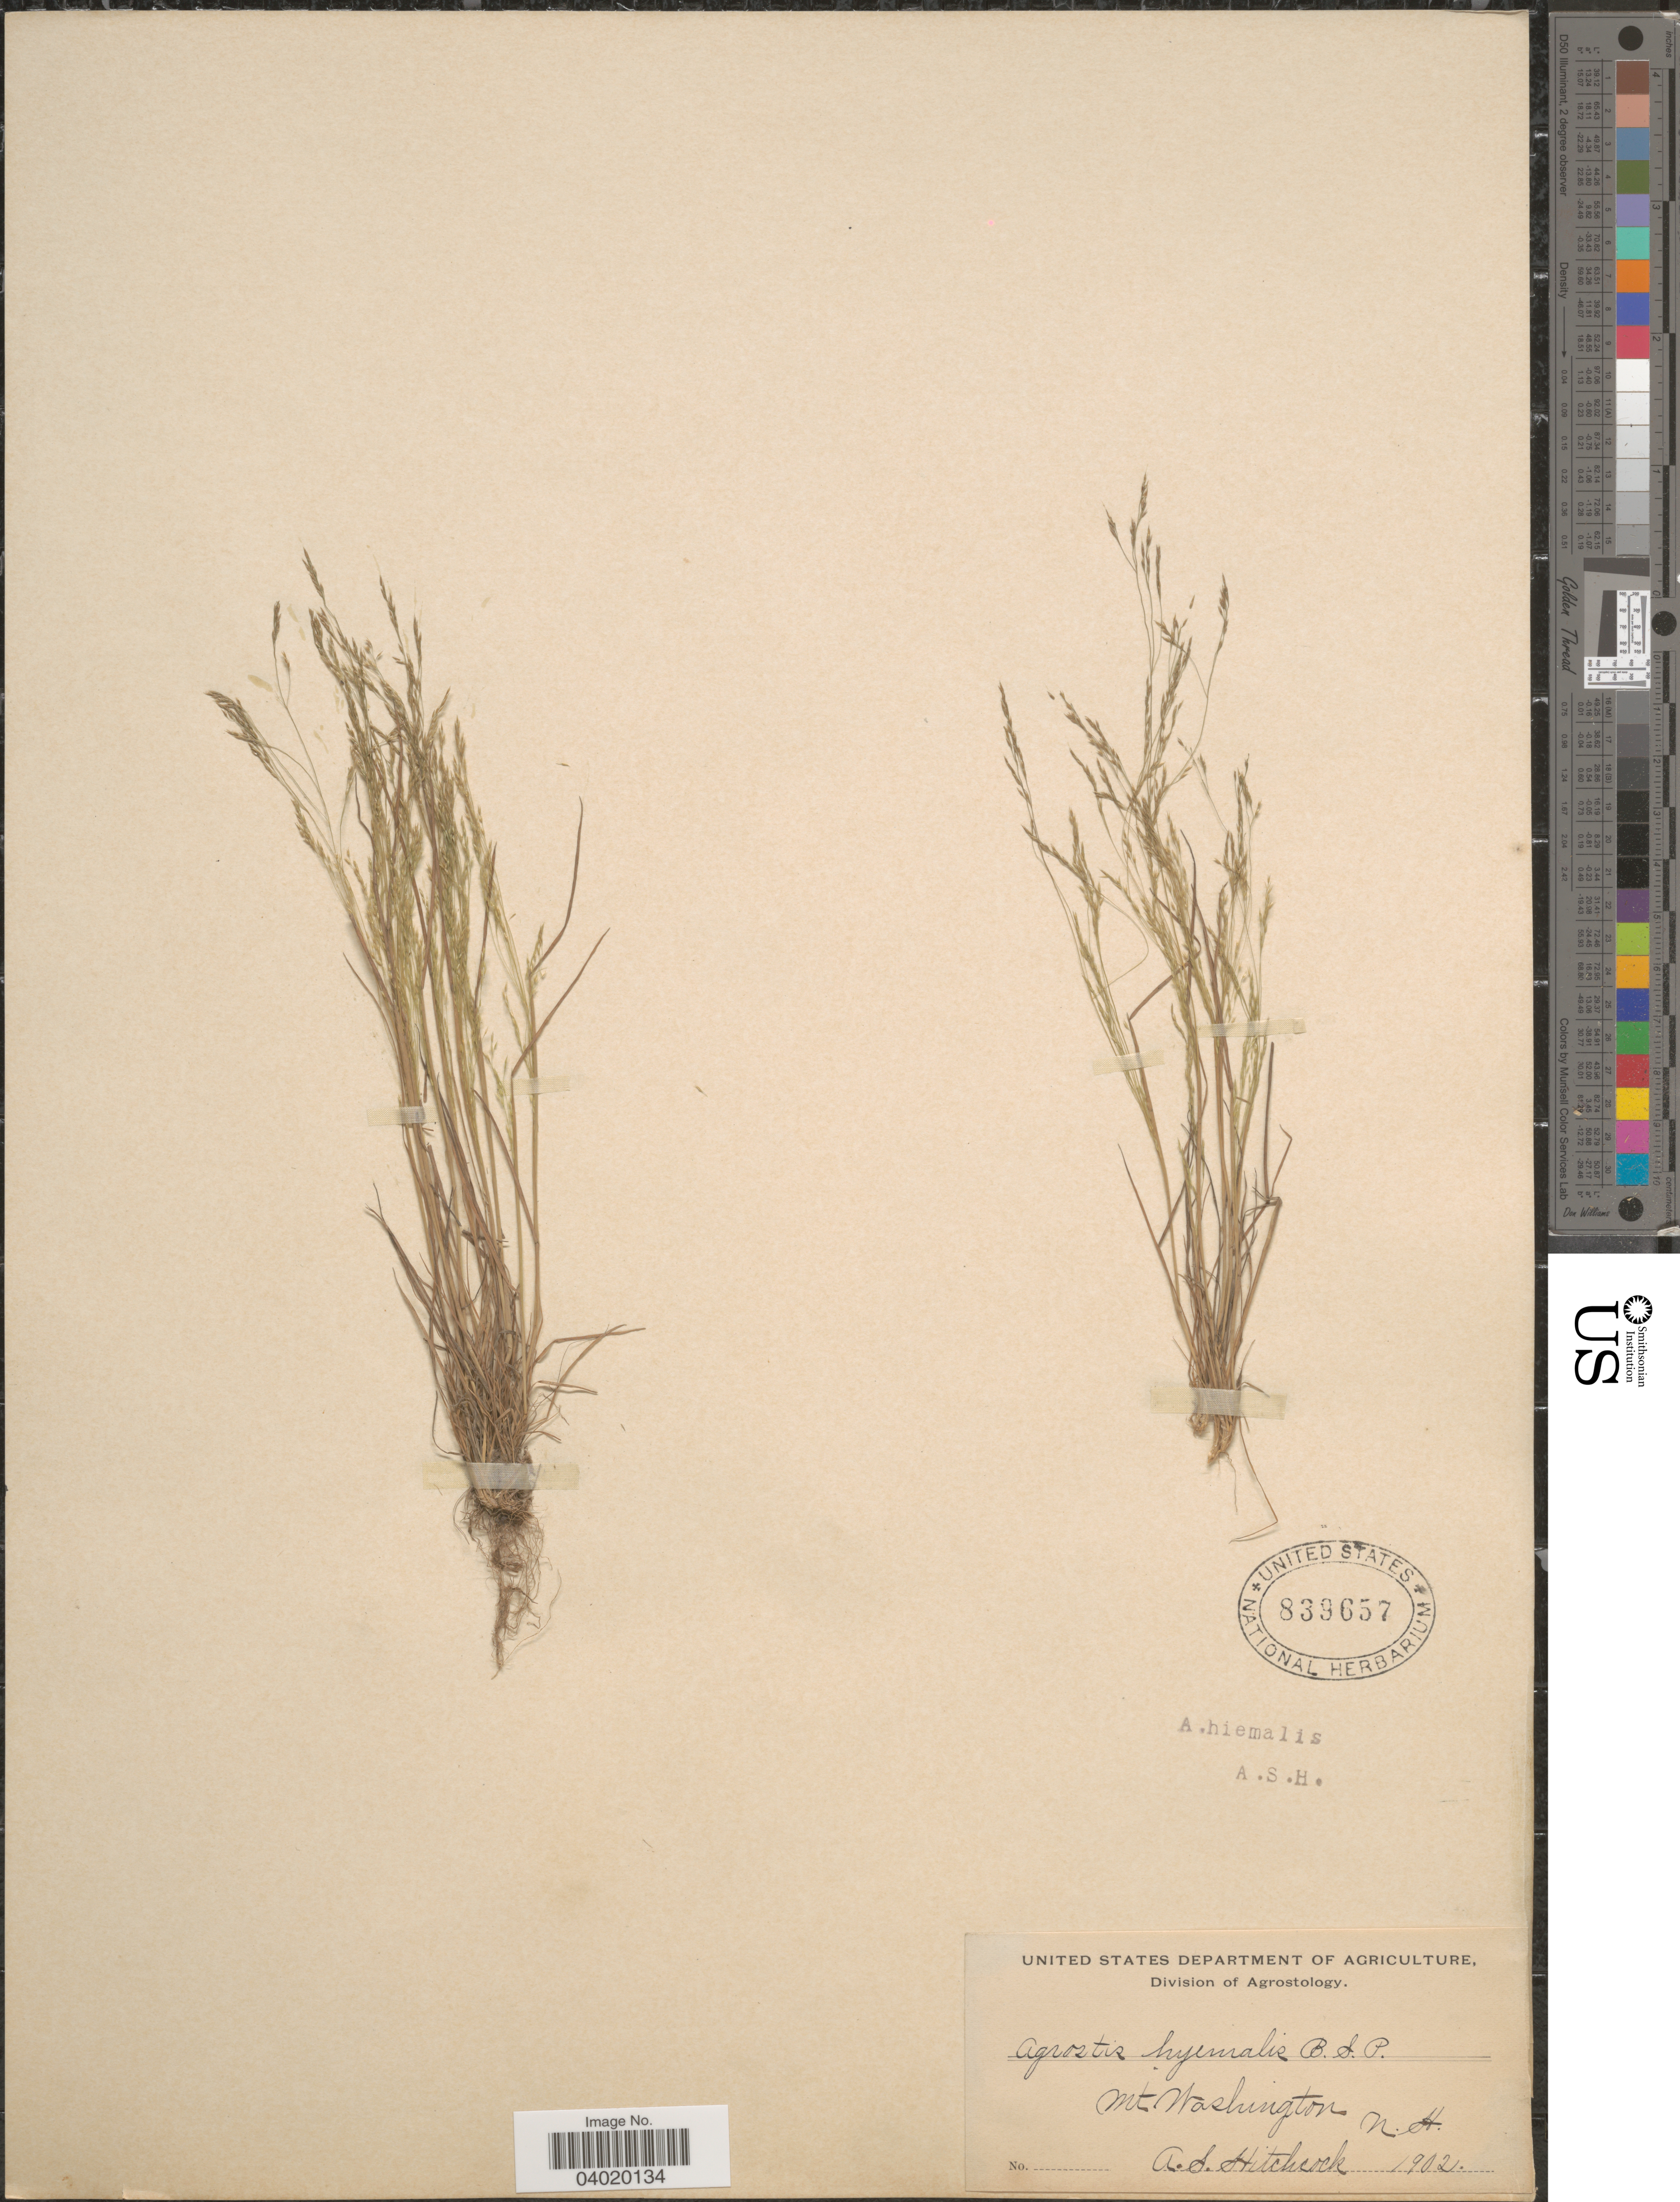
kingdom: Plantae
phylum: Tracheophyta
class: Liliopsida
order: Poales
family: Poaceae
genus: Agrostis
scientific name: Agrostis hyemalis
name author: (Walter) Britton et al.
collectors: A. S. Hitchcock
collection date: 1902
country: United States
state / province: New Hampshire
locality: Mt. Washington.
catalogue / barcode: US 839657